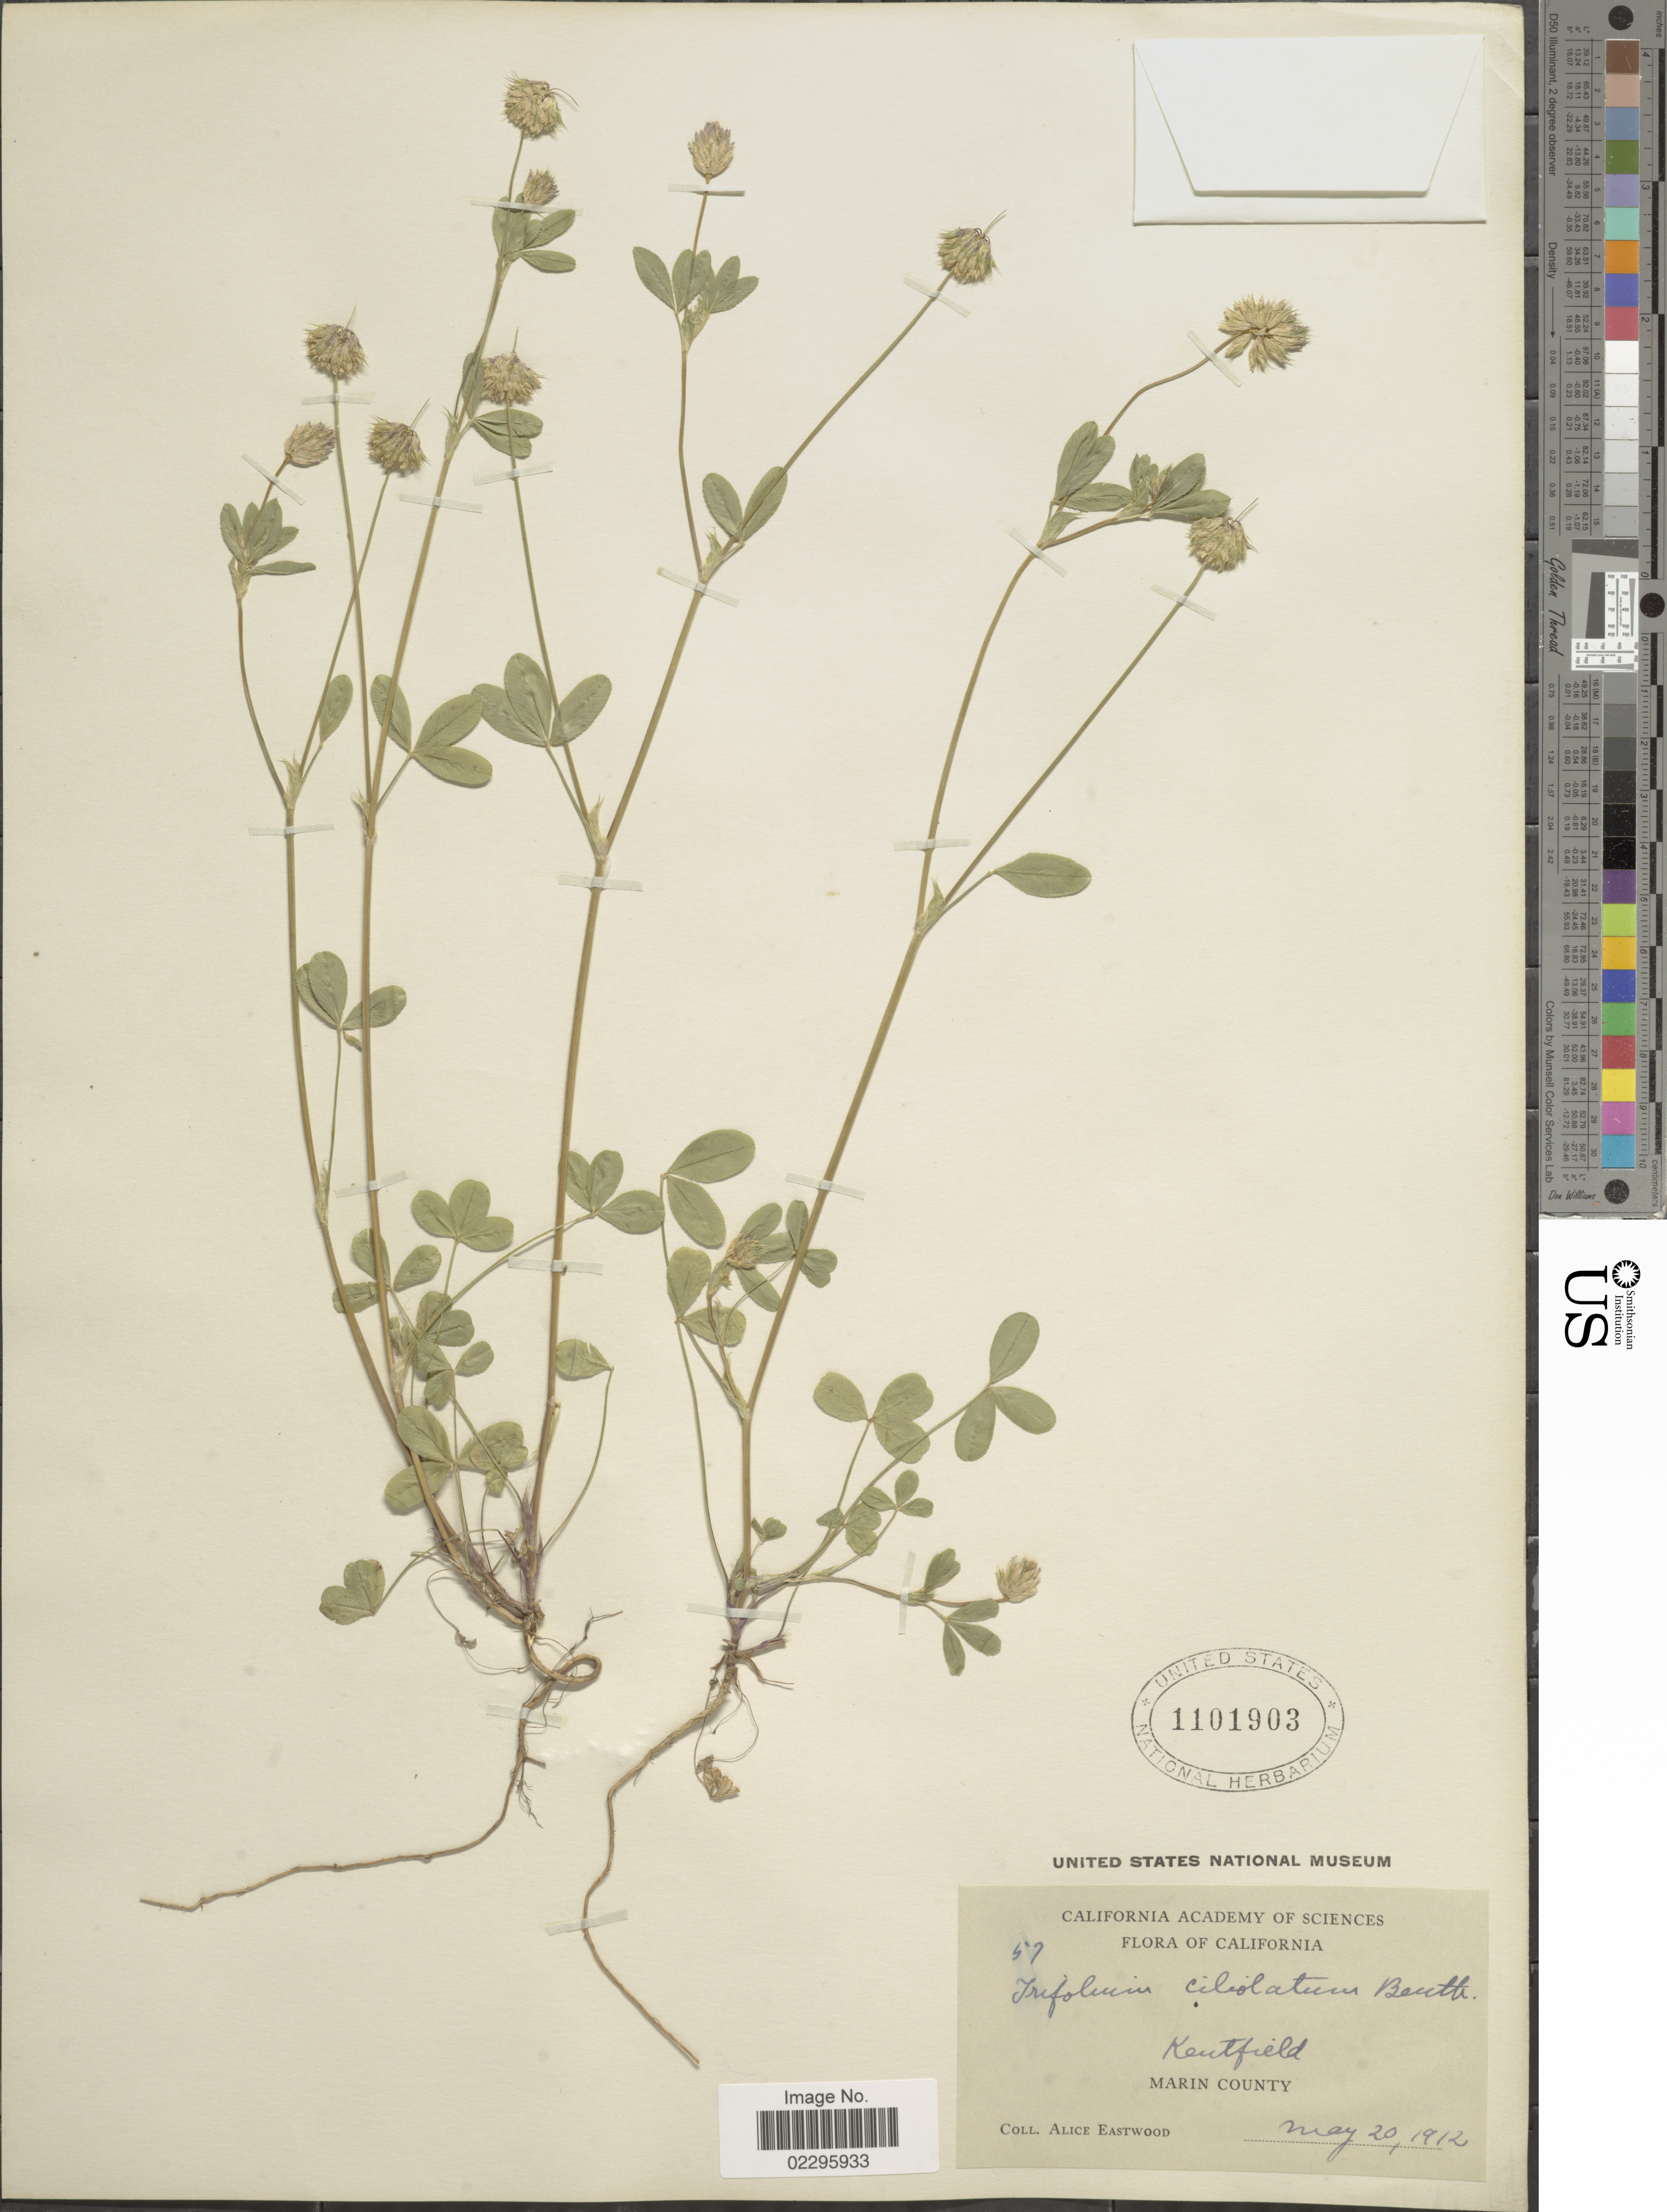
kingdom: Plantae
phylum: Tracheophyta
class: Magnoliopsida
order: Fabales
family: Fabaceae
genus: Trifolium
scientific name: Trifolium ciliolatum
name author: Benth.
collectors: A. Eastwood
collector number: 57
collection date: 1912-05-20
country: United States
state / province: California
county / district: Marin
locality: Kentfield, Marin County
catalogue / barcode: US 1101903